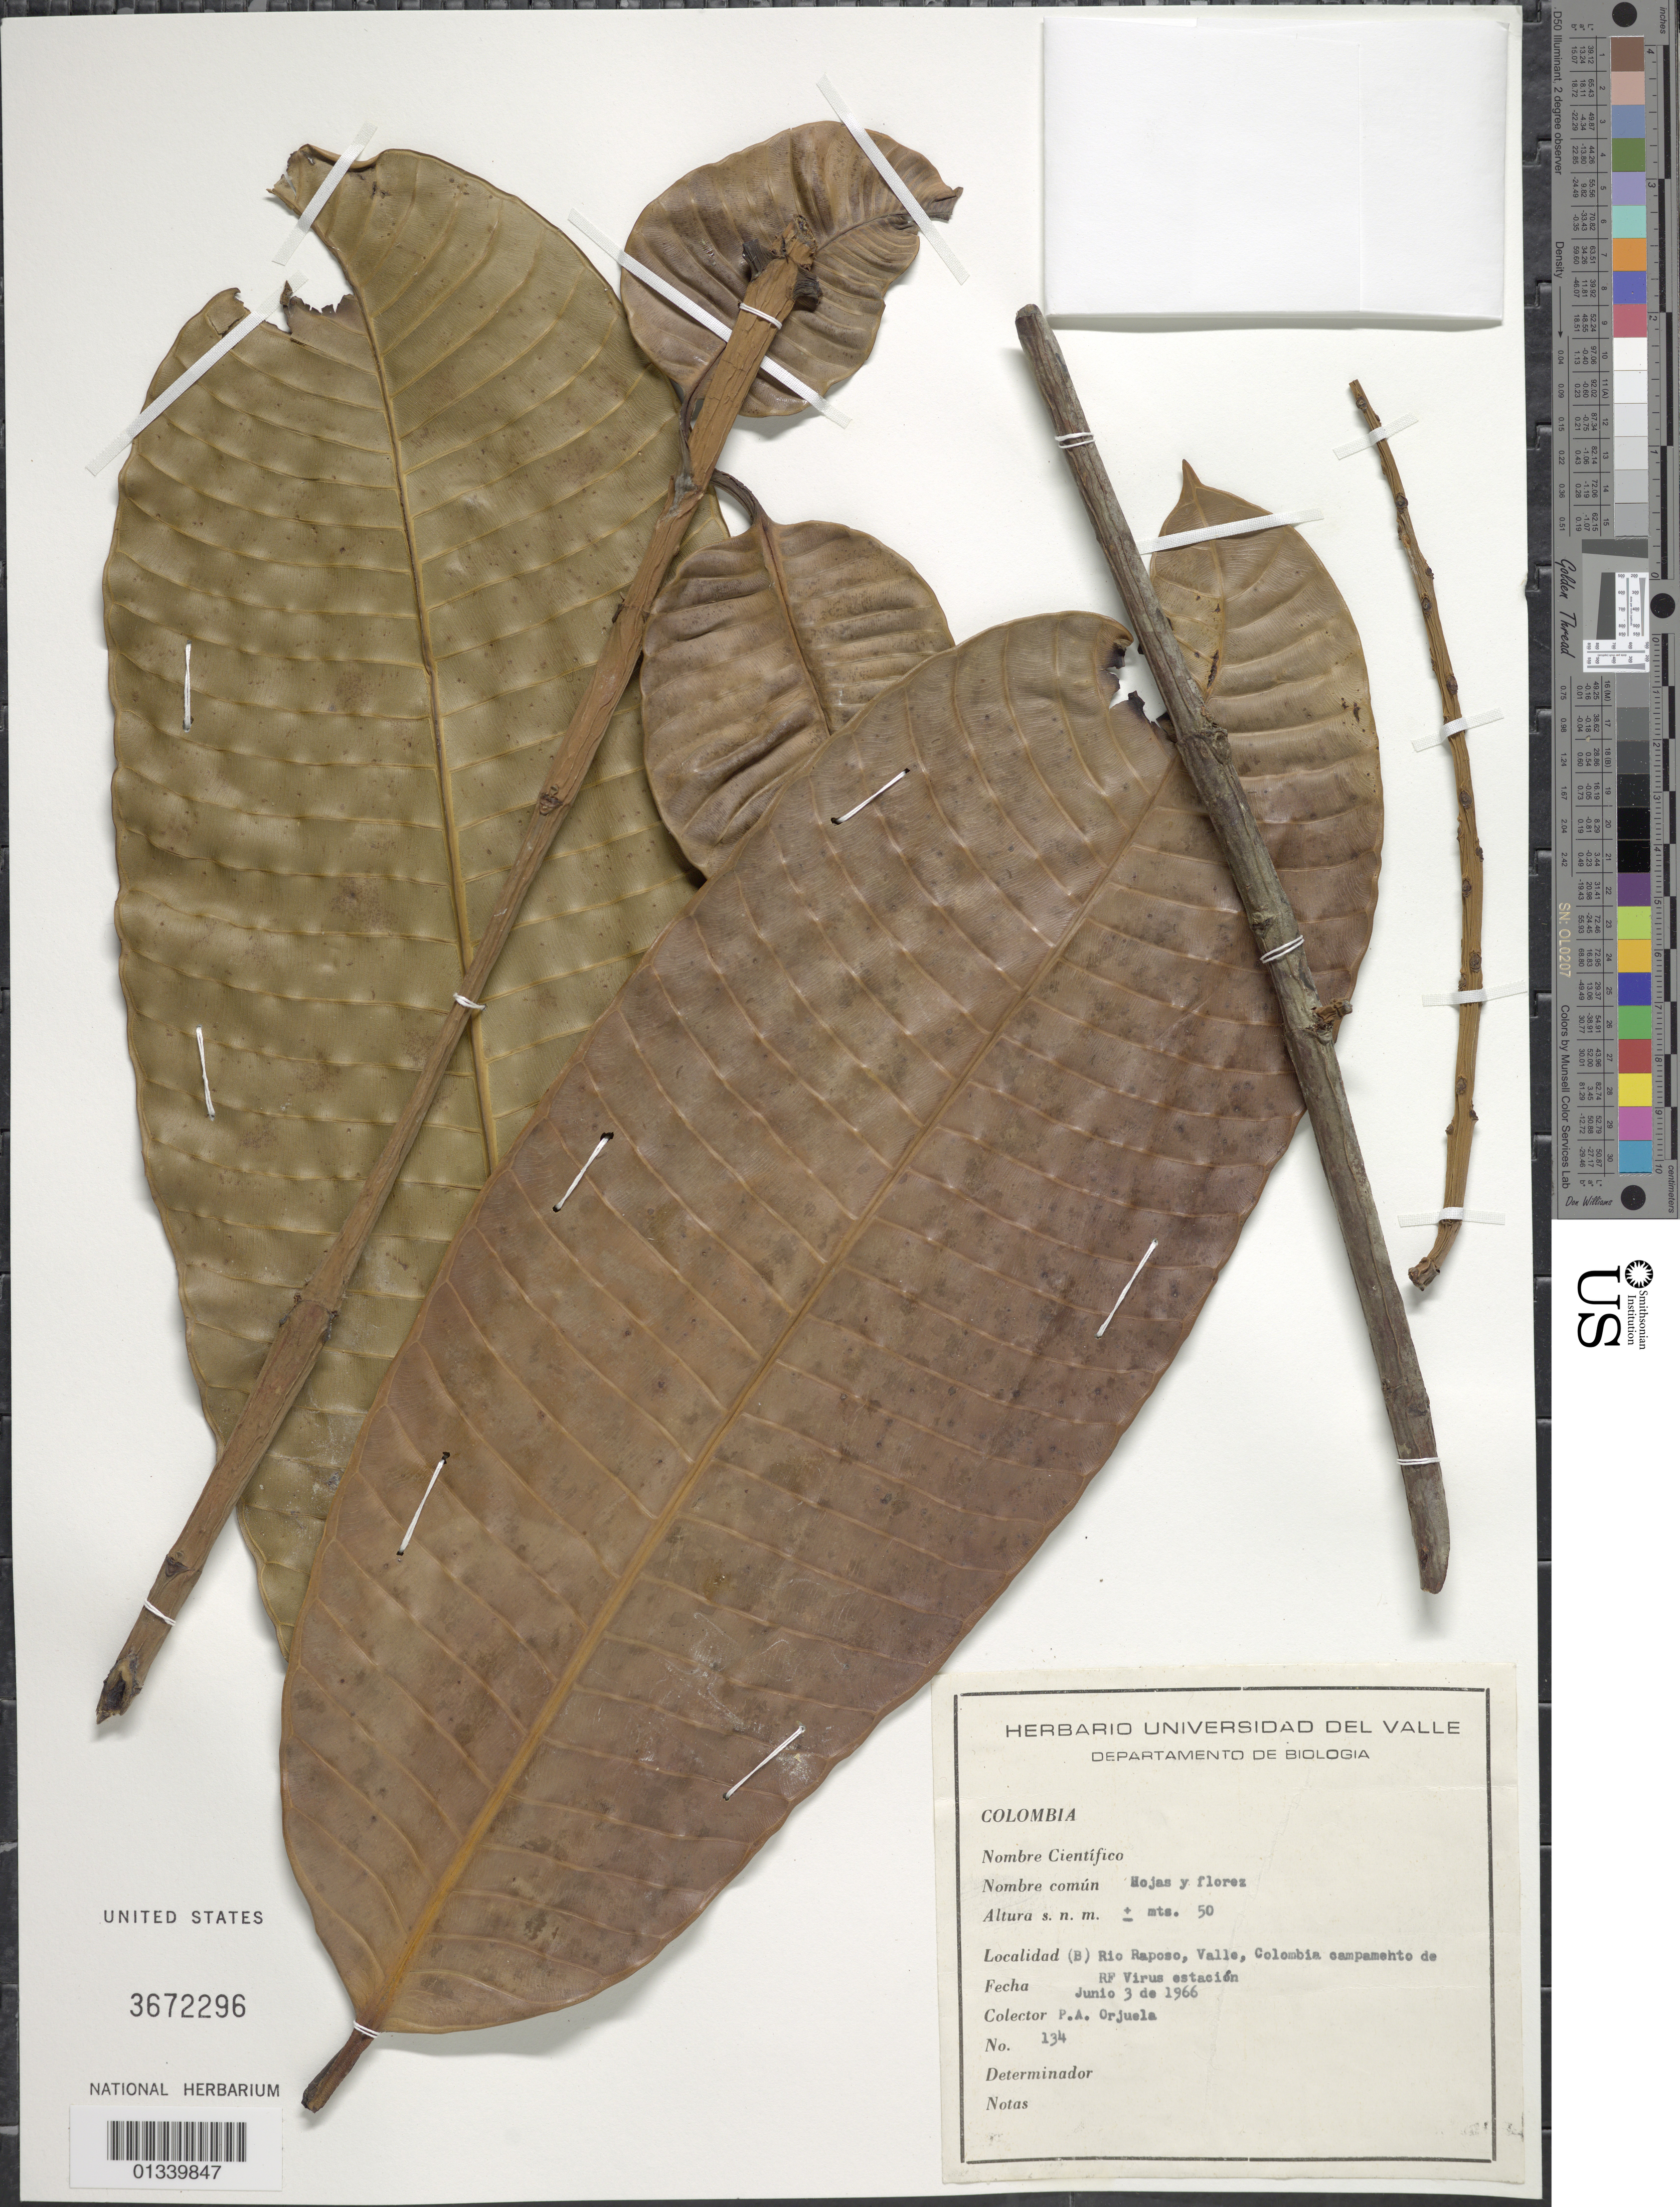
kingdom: Plantae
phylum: Tracheophyta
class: Magnoliopsida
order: Malpighiales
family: Calophyllaceae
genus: Marila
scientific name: Marila macrophylla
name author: Benth.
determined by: Ávila, F. A.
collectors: P. A. Orjuela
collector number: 134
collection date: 1966-06-03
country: Colombia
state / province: Valle del Cauca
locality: Rio Rapsos, campamento de RF Virus estacion.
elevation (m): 50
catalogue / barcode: US 3672296